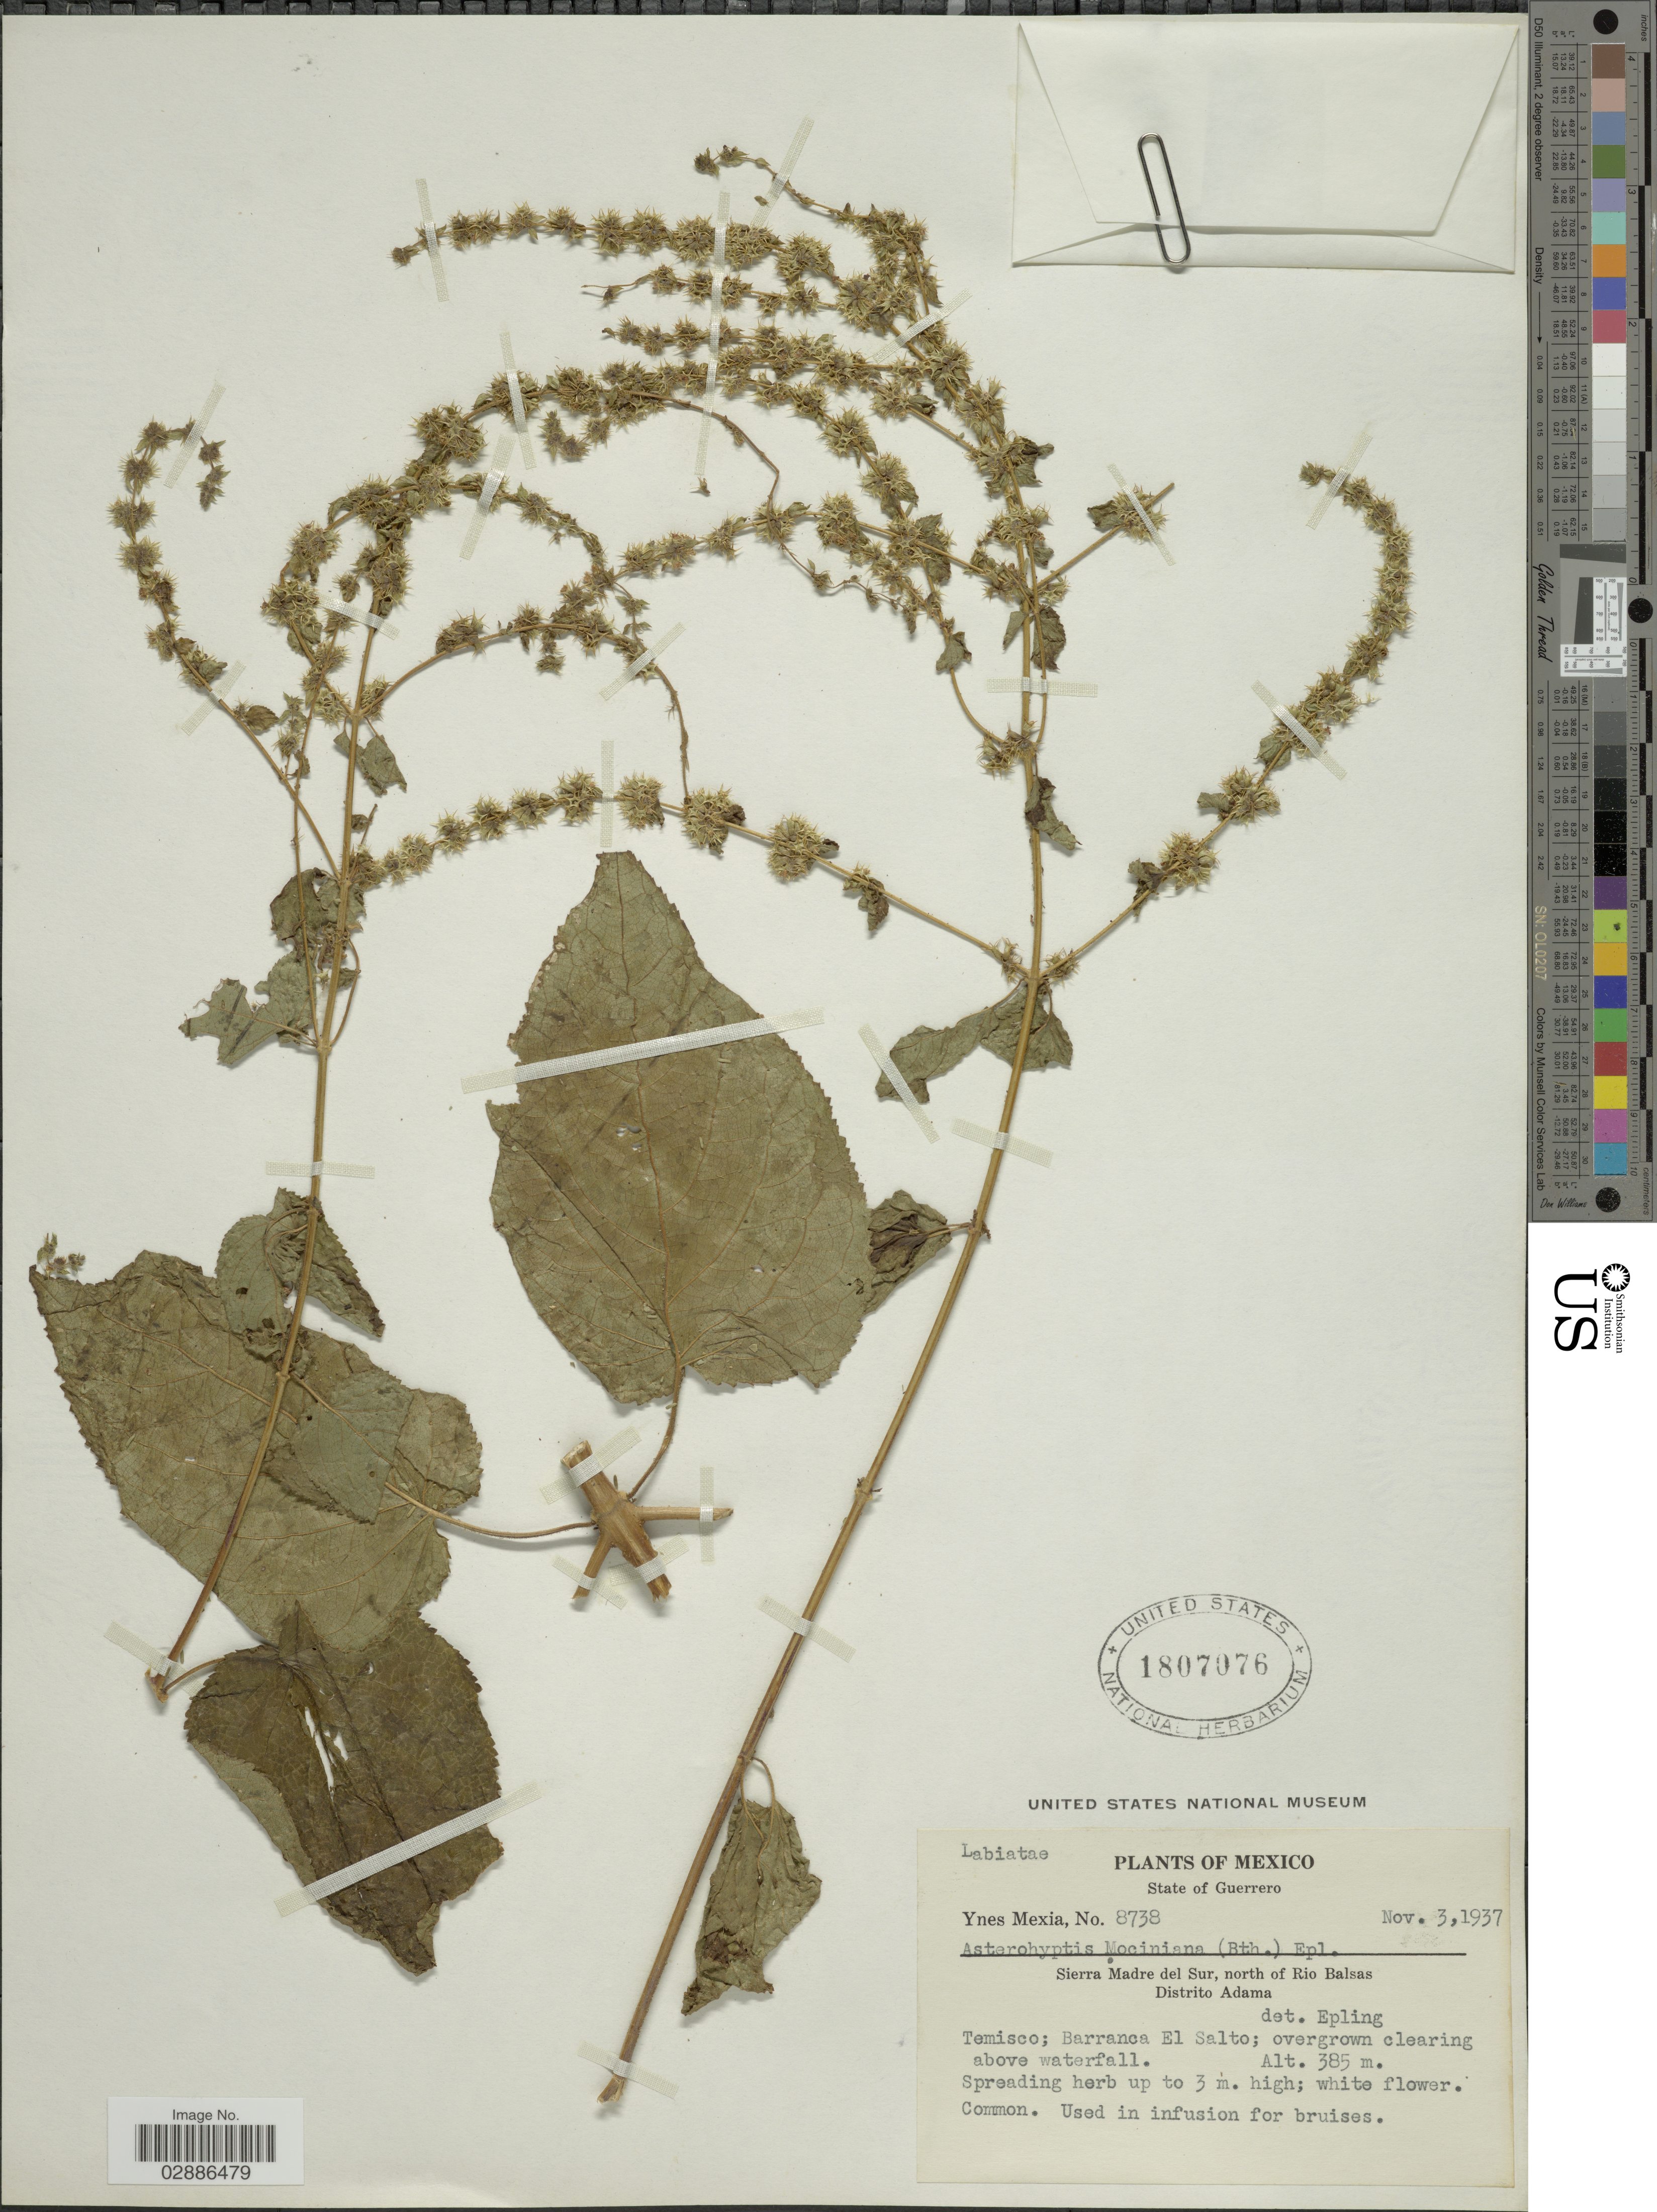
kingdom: Plantae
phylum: Tracheophyta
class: Magnoliopsida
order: Lamiales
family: Lamiaceae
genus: Asterohyptis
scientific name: Asterohyptis mociniana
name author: (Benth.) Epling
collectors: Y. Mexia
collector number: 8738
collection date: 1937-11-03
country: Mexico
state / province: Guerrero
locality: State of Guerrero, Sierra Madre del Sur, north of Rio Balsas, Distrito Adama, Temisco; Barranca El Salto.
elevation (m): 385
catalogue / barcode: US 1807076